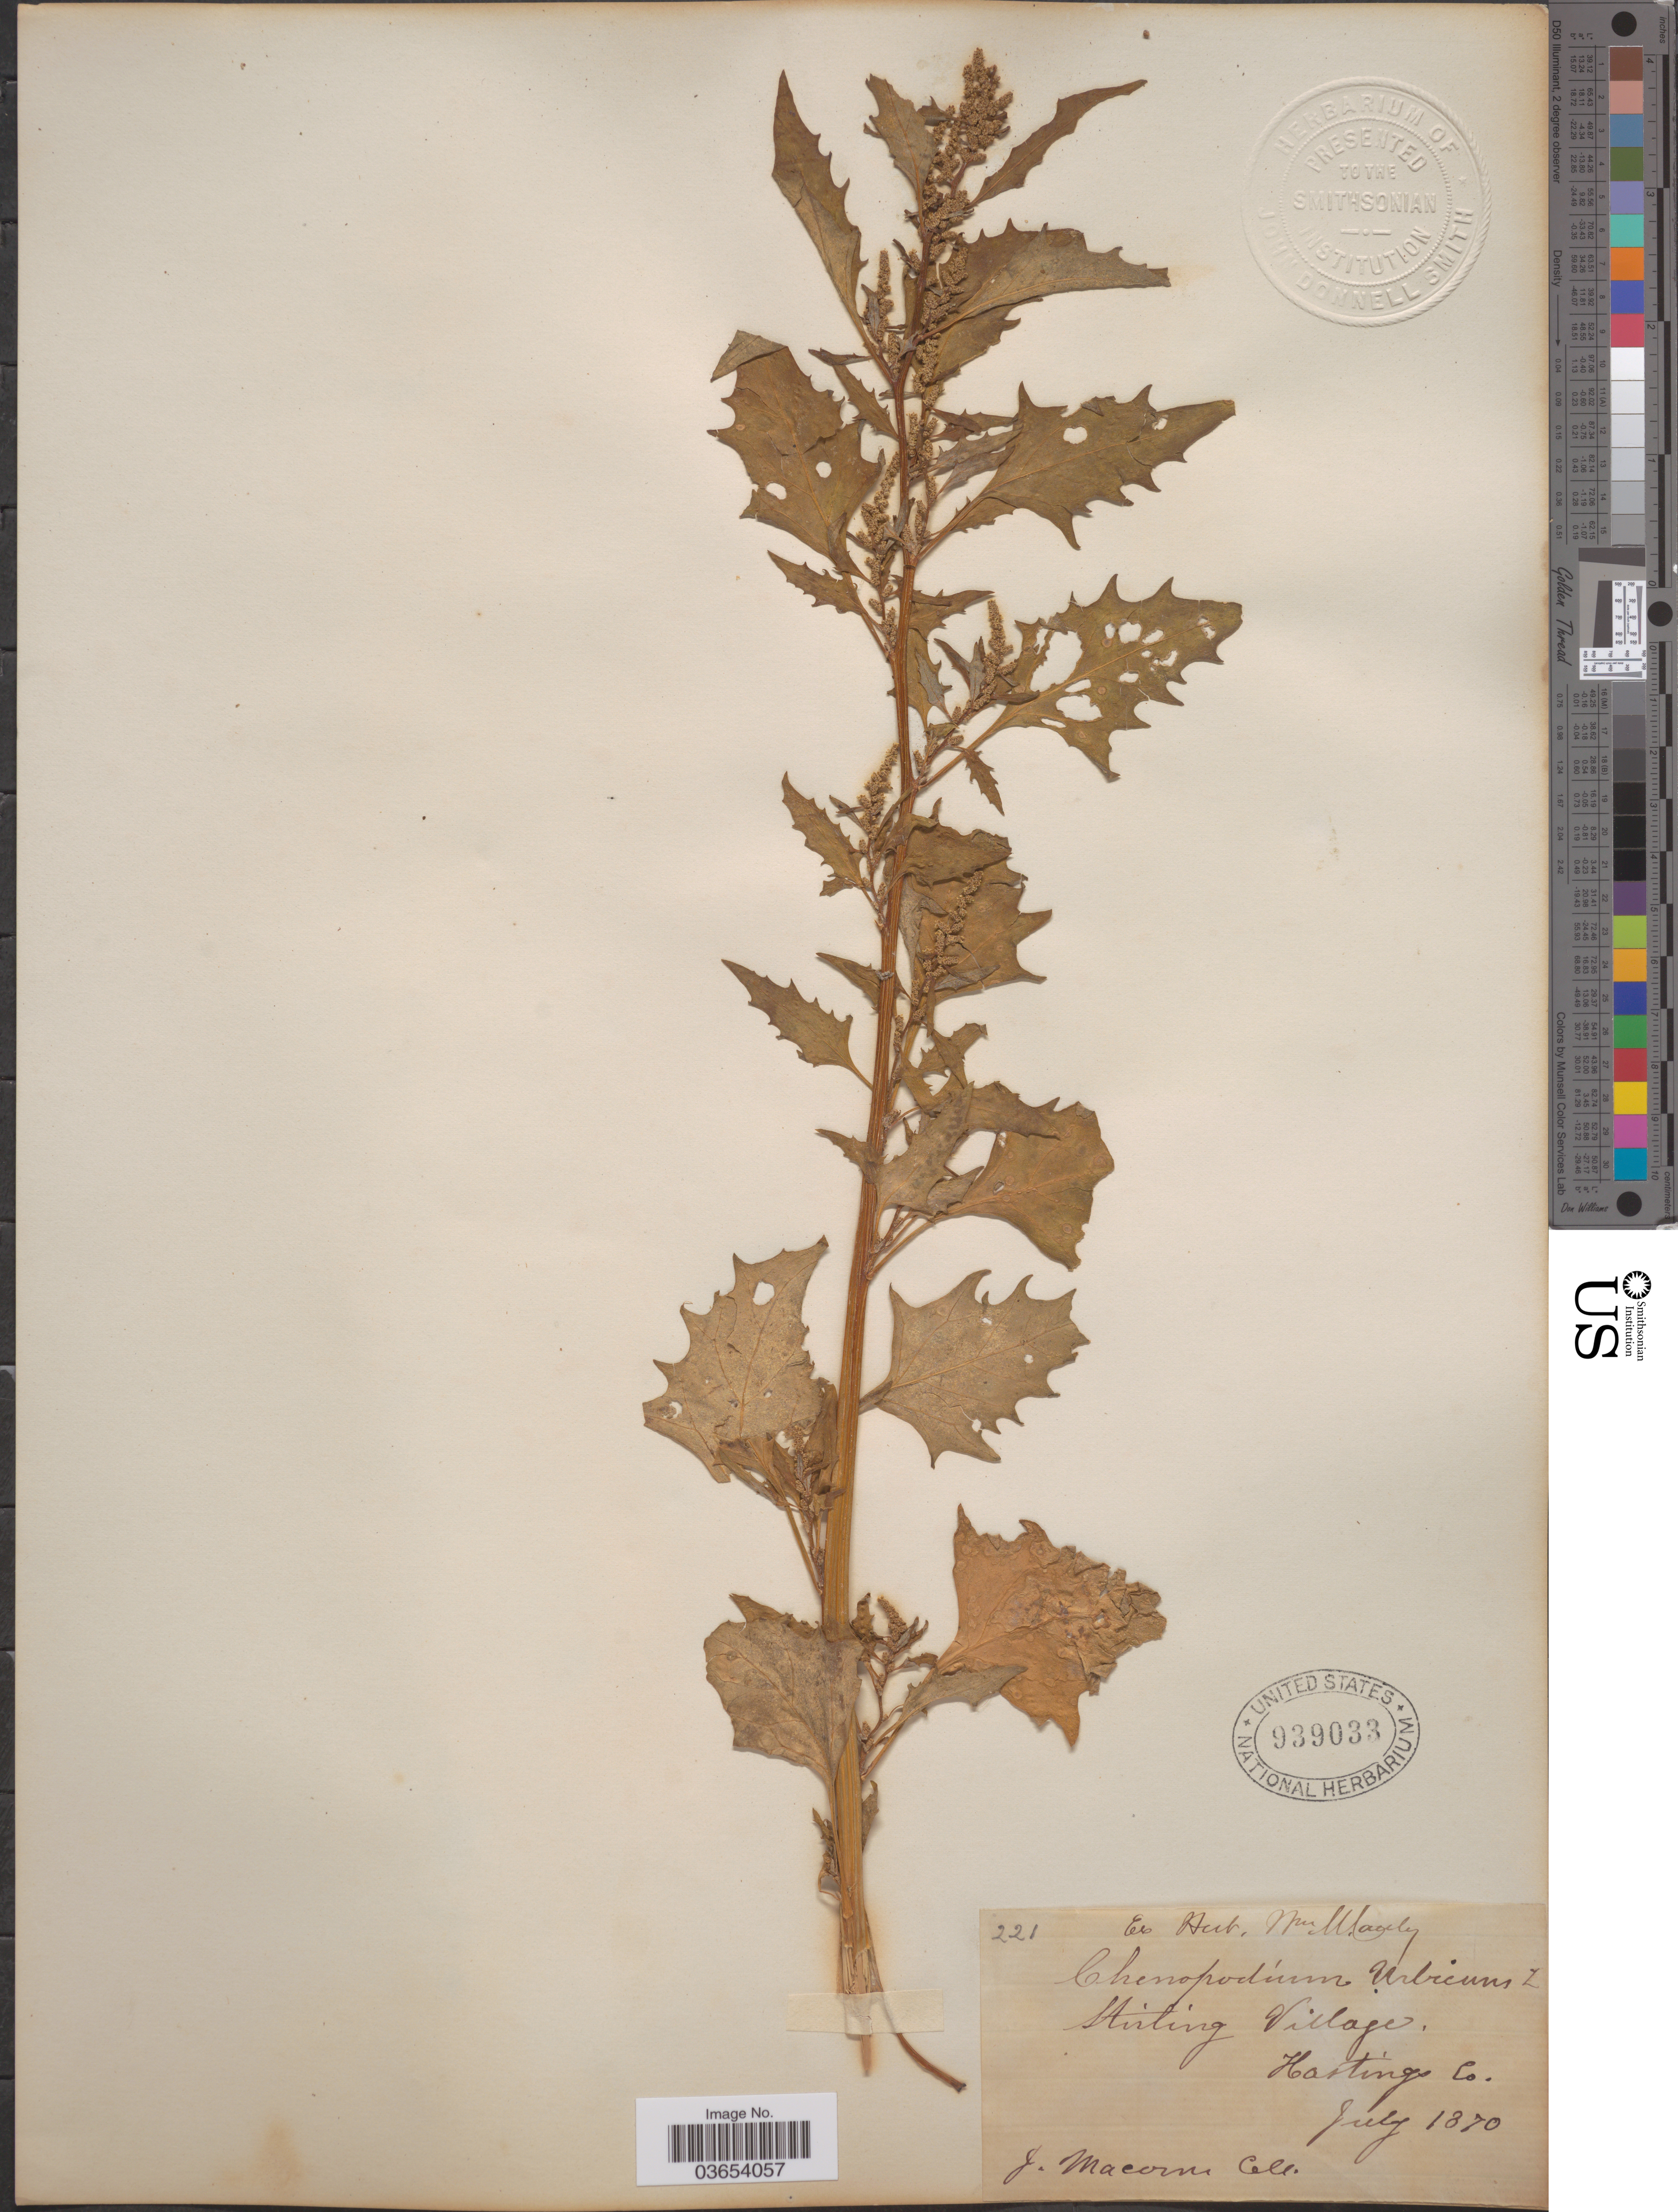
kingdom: Plantae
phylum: Tracheophyta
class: Magnoliopsida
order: Caryophyllales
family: Amaranthaceae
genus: Chenopodium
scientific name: Chenopodium urbicum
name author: L.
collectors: J. Macoun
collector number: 221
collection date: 1870-07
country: Canada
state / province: Ontario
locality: Stirling Village. Hastings Co.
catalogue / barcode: US 939033